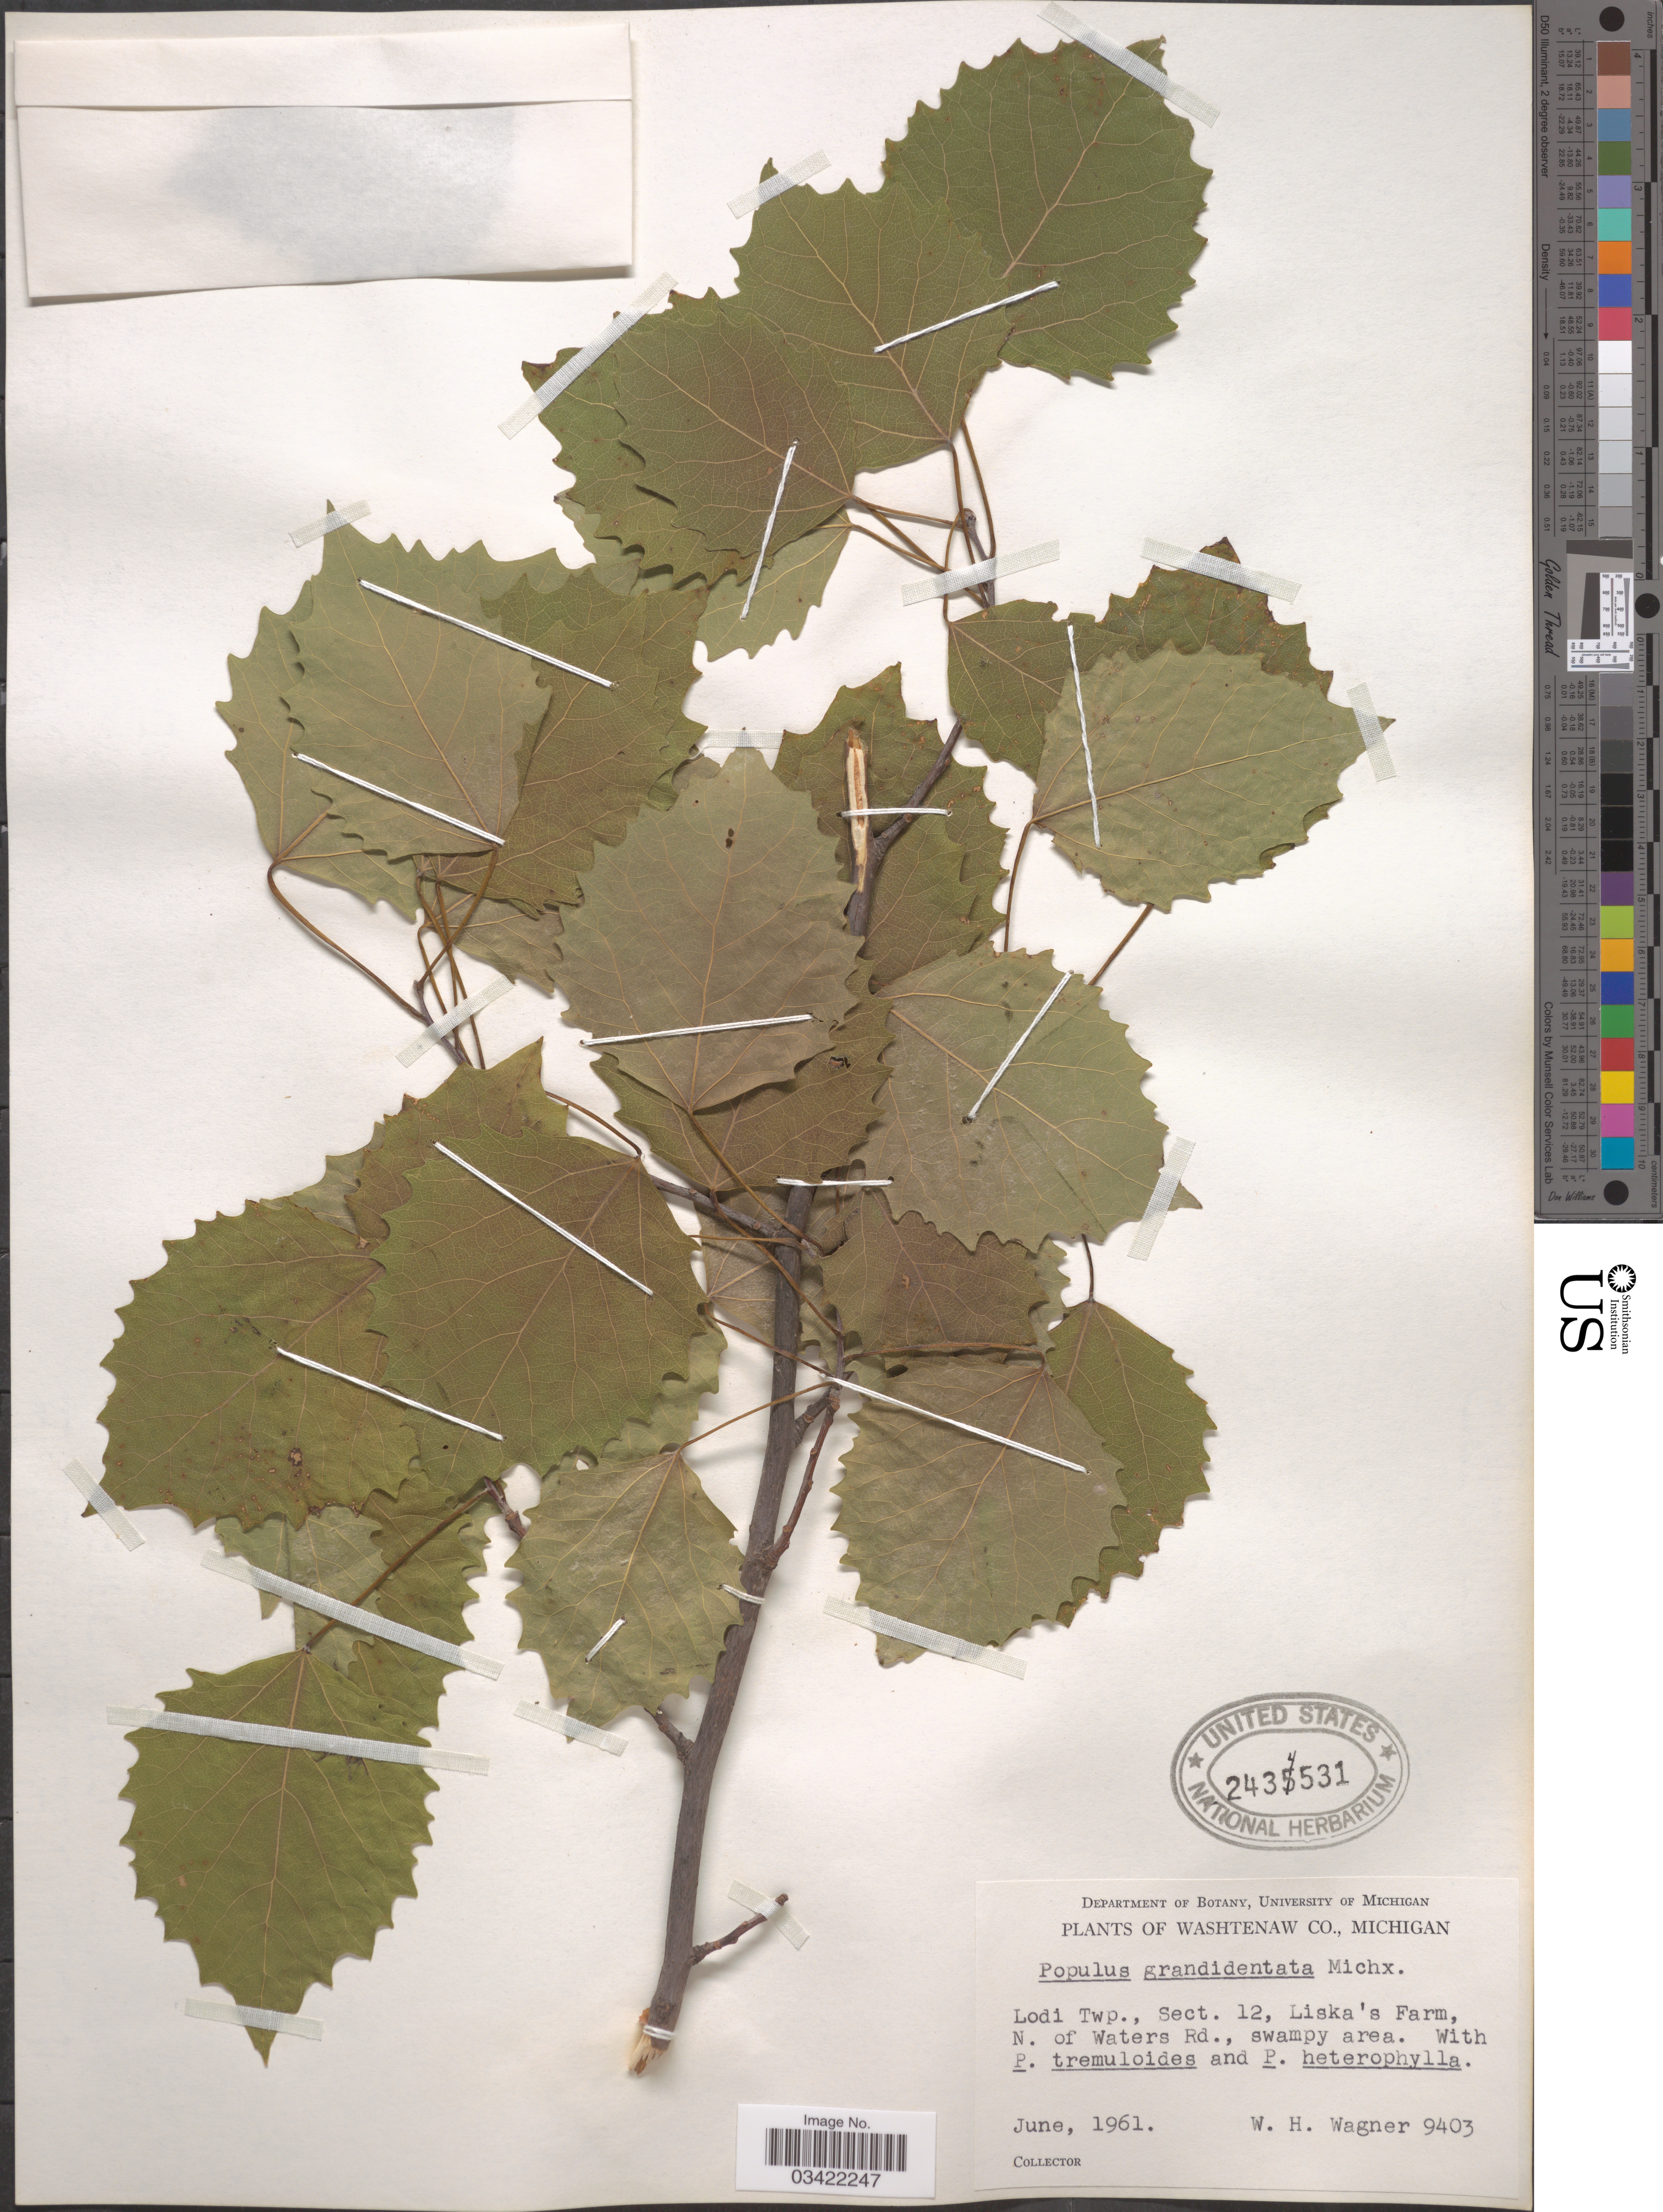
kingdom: Plantae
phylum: Tracheophyta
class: Magnoliopsida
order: Malpighiales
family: Salicaceae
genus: Populus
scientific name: Populus grandidentata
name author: Michx.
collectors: W. H. Wagner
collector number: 9403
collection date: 1961-06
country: United States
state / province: Michigan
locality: Washtenaw Co. Lodi Twp., Sect. 12, Liska's Farm, N. of Waters Rd.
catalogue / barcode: US 2434531